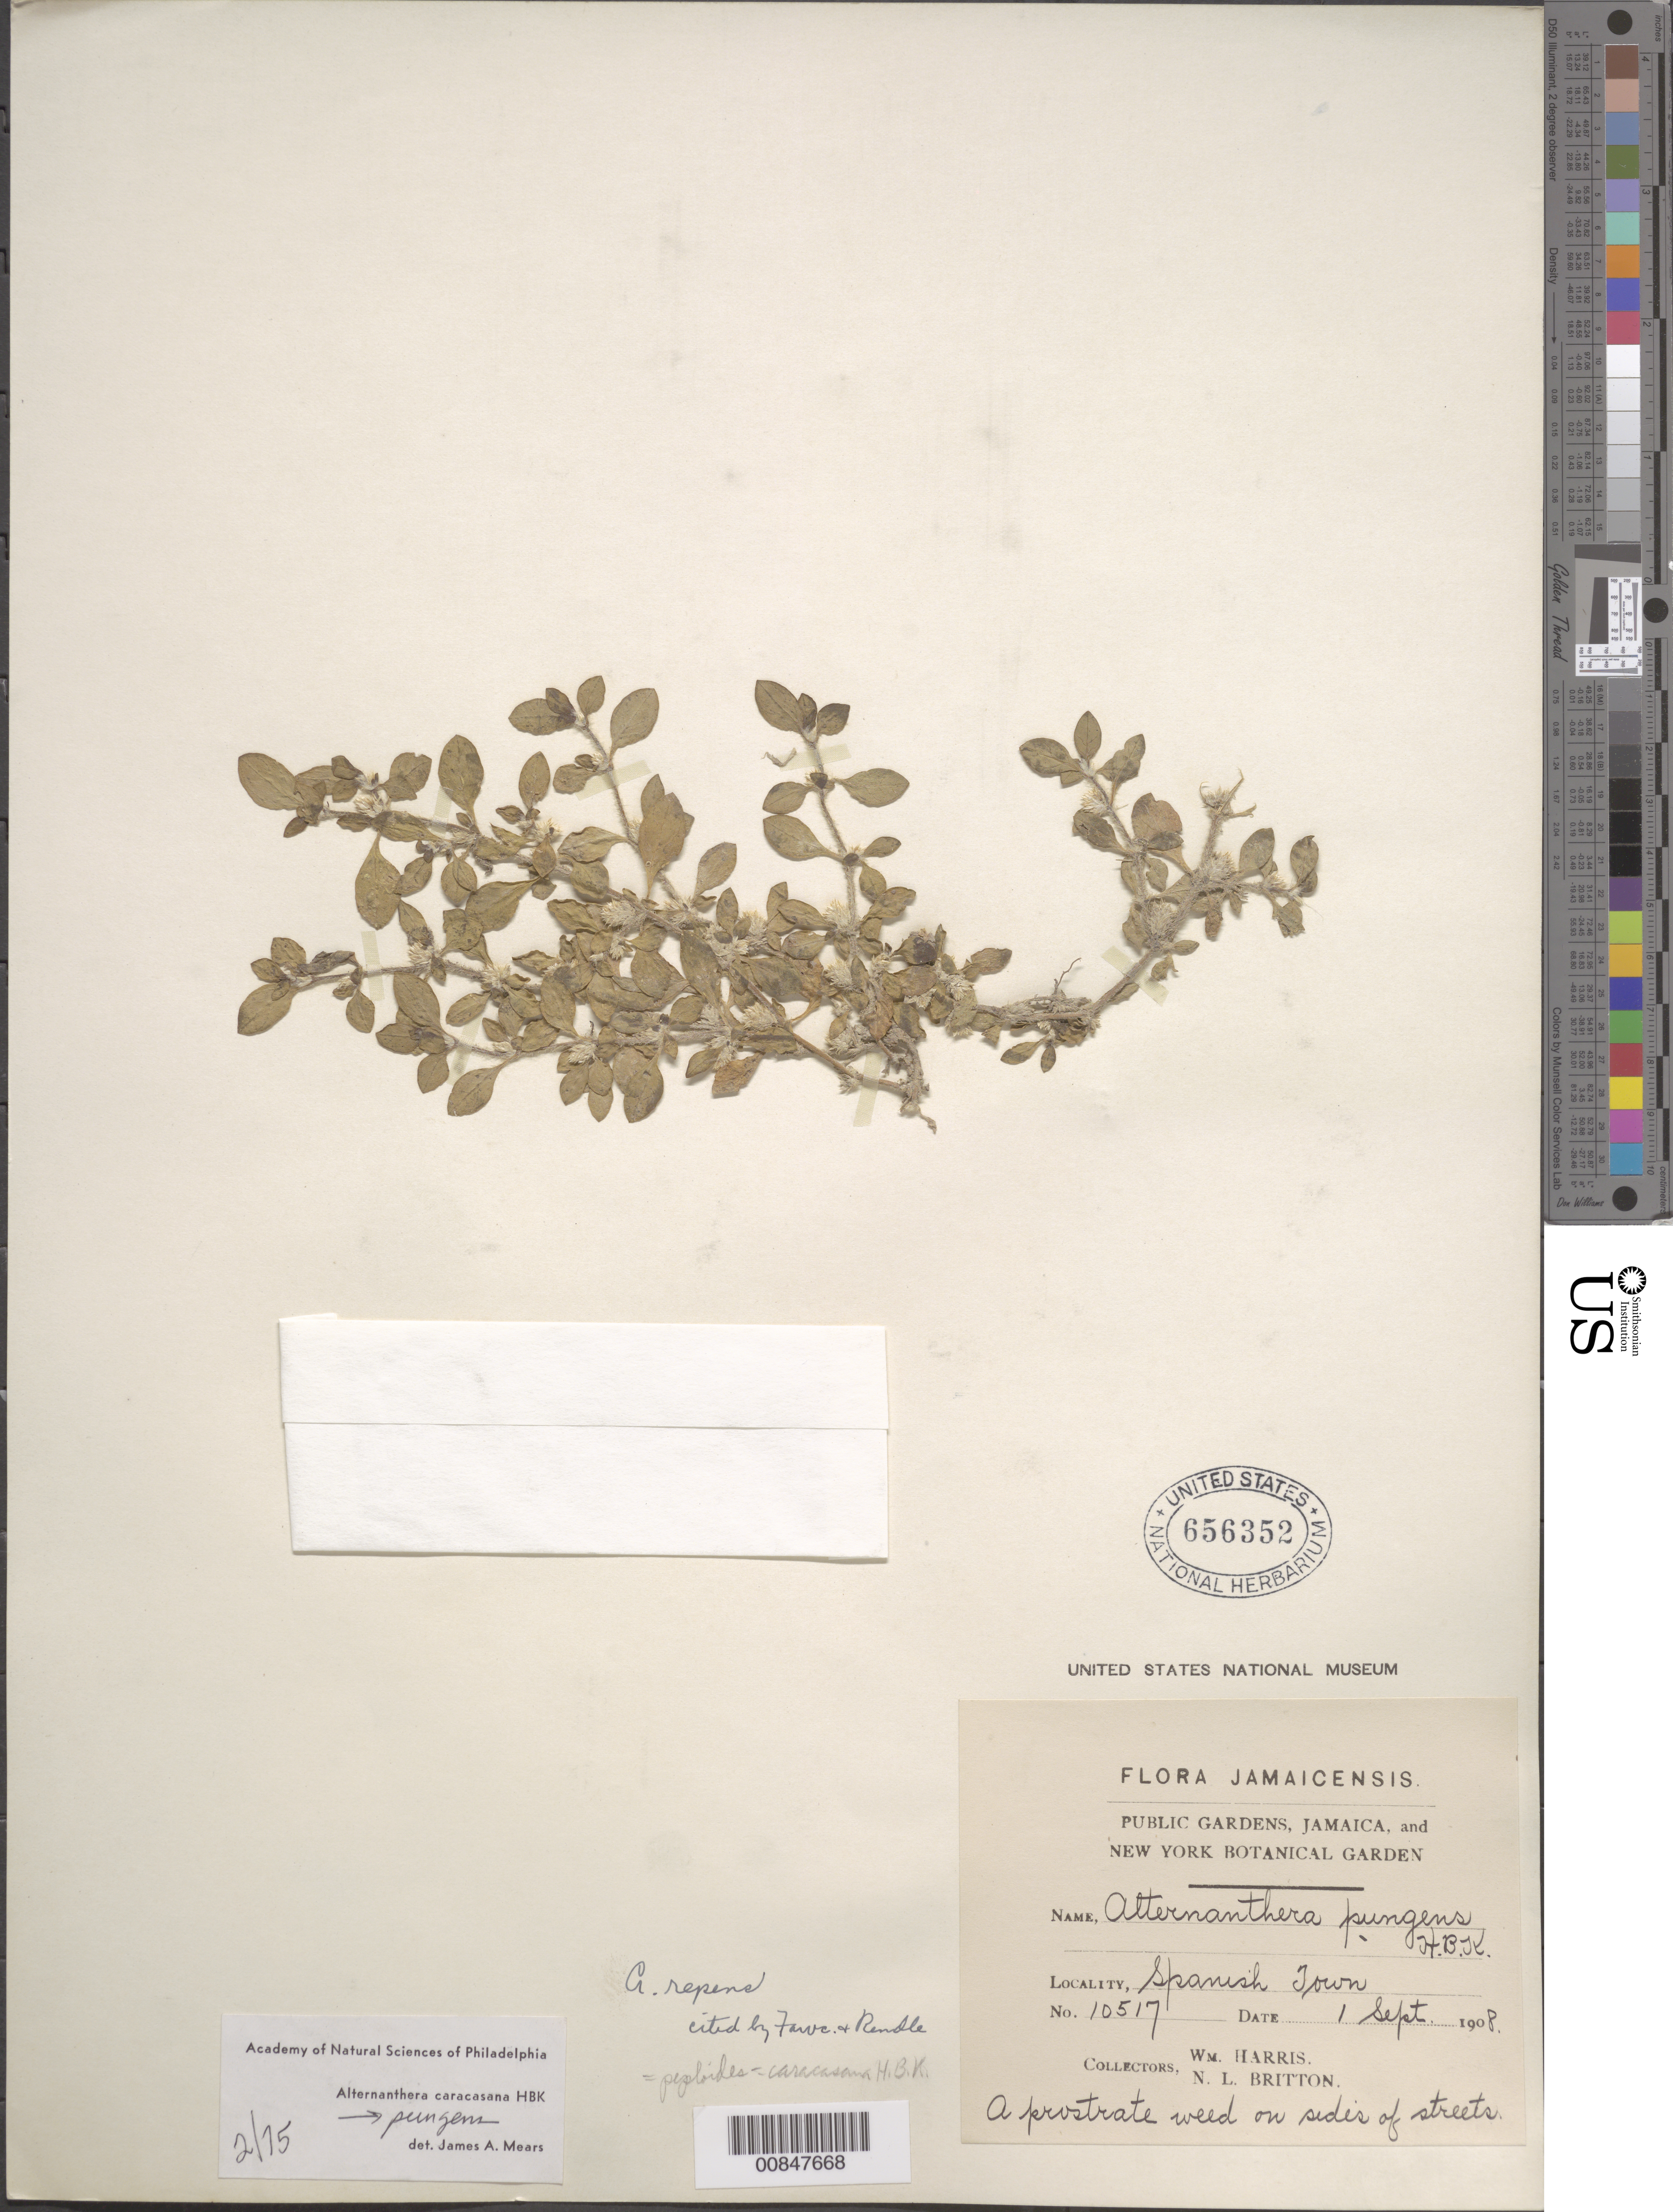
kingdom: Plantae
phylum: Tracheophyta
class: Magnoliopsida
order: Caryophyllales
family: Amaranthaceae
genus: Alternanthera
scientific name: Alternanthera caracasana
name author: Kunth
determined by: Mears, J. A., (PH), Academy of Natural Sciences of Philadelphia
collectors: W. H. Harris & N. Britton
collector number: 10517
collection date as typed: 01 Sep 1908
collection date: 1908-09-01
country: Jamaica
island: Jamaica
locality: Spanish Town.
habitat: On sides of streets.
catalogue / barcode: US 656352